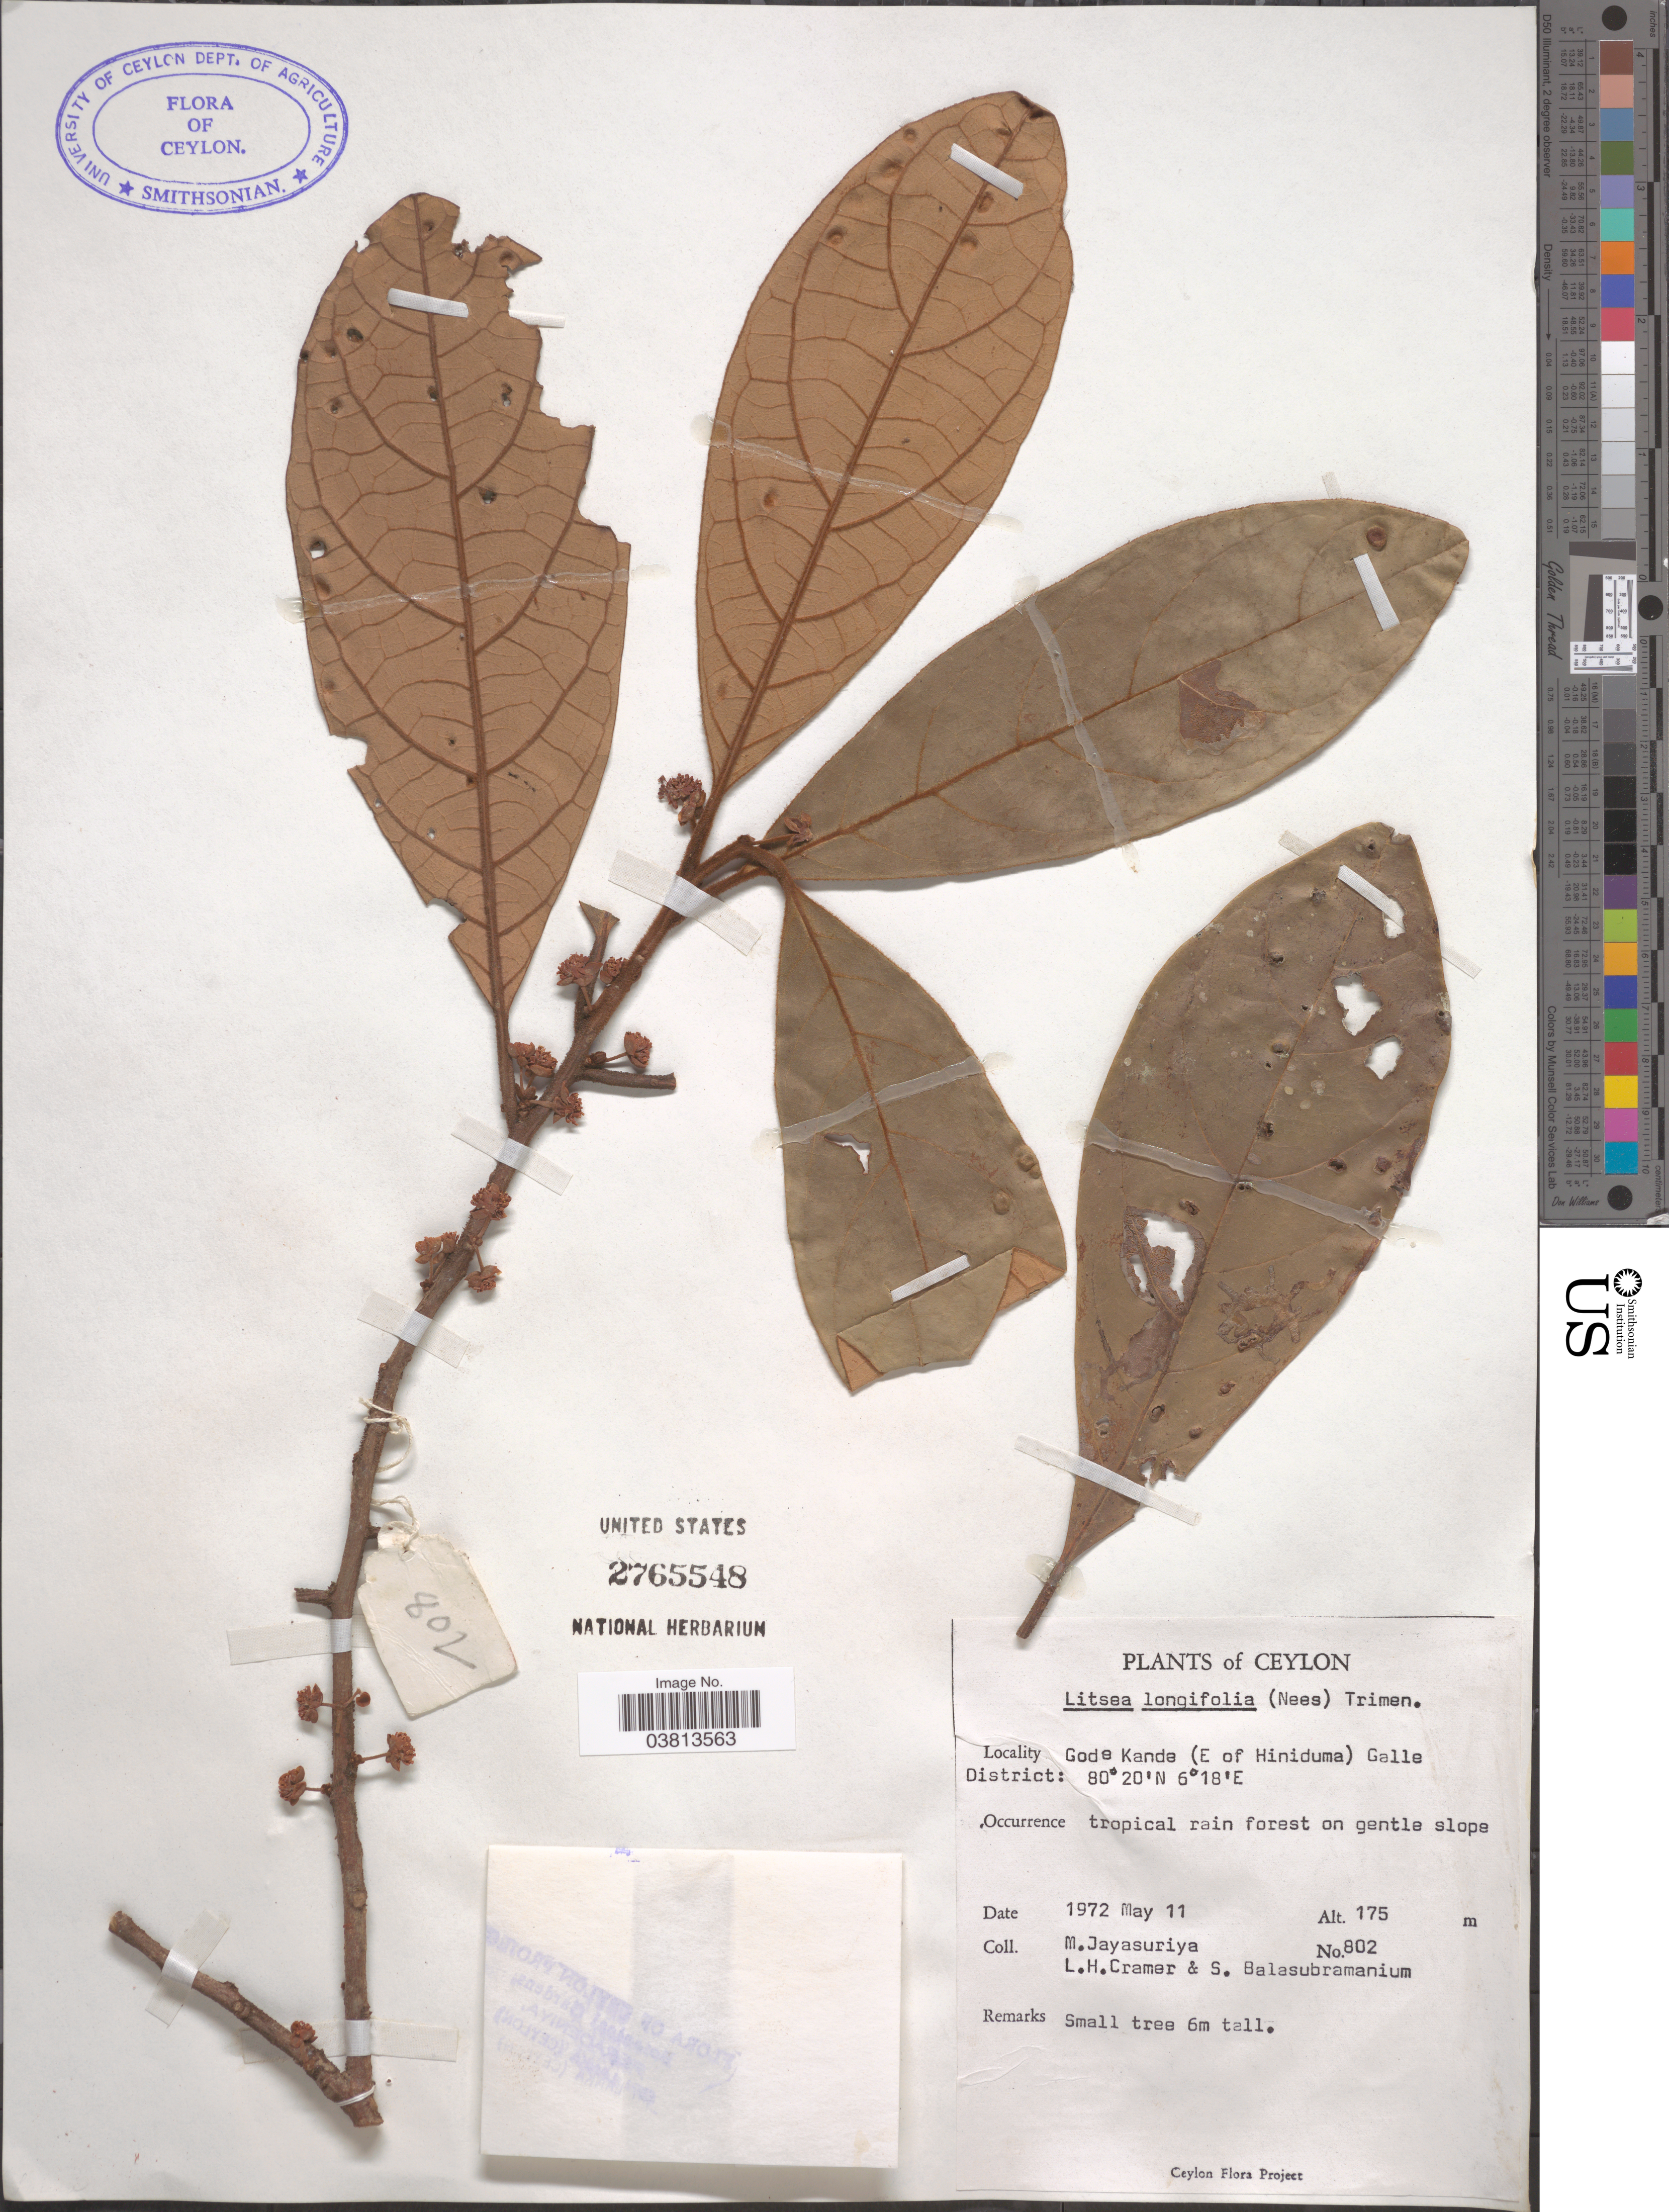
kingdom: Plantae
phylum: Tracheophyta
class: Magnoliopsida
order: Laurales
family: Lauraceae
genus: Litsea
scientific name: Litsea longifolia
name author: (Nees) Trimen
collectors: M. Jayasuriya, L. H. Cramer & S. Balasubramanium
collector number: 802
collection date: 1972-05-11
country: Sri Lanka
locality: Ceylon. Gode Kande (E of Hiniduma) Galle District. On gentle slope.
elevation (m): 175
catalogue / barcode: US 2765548